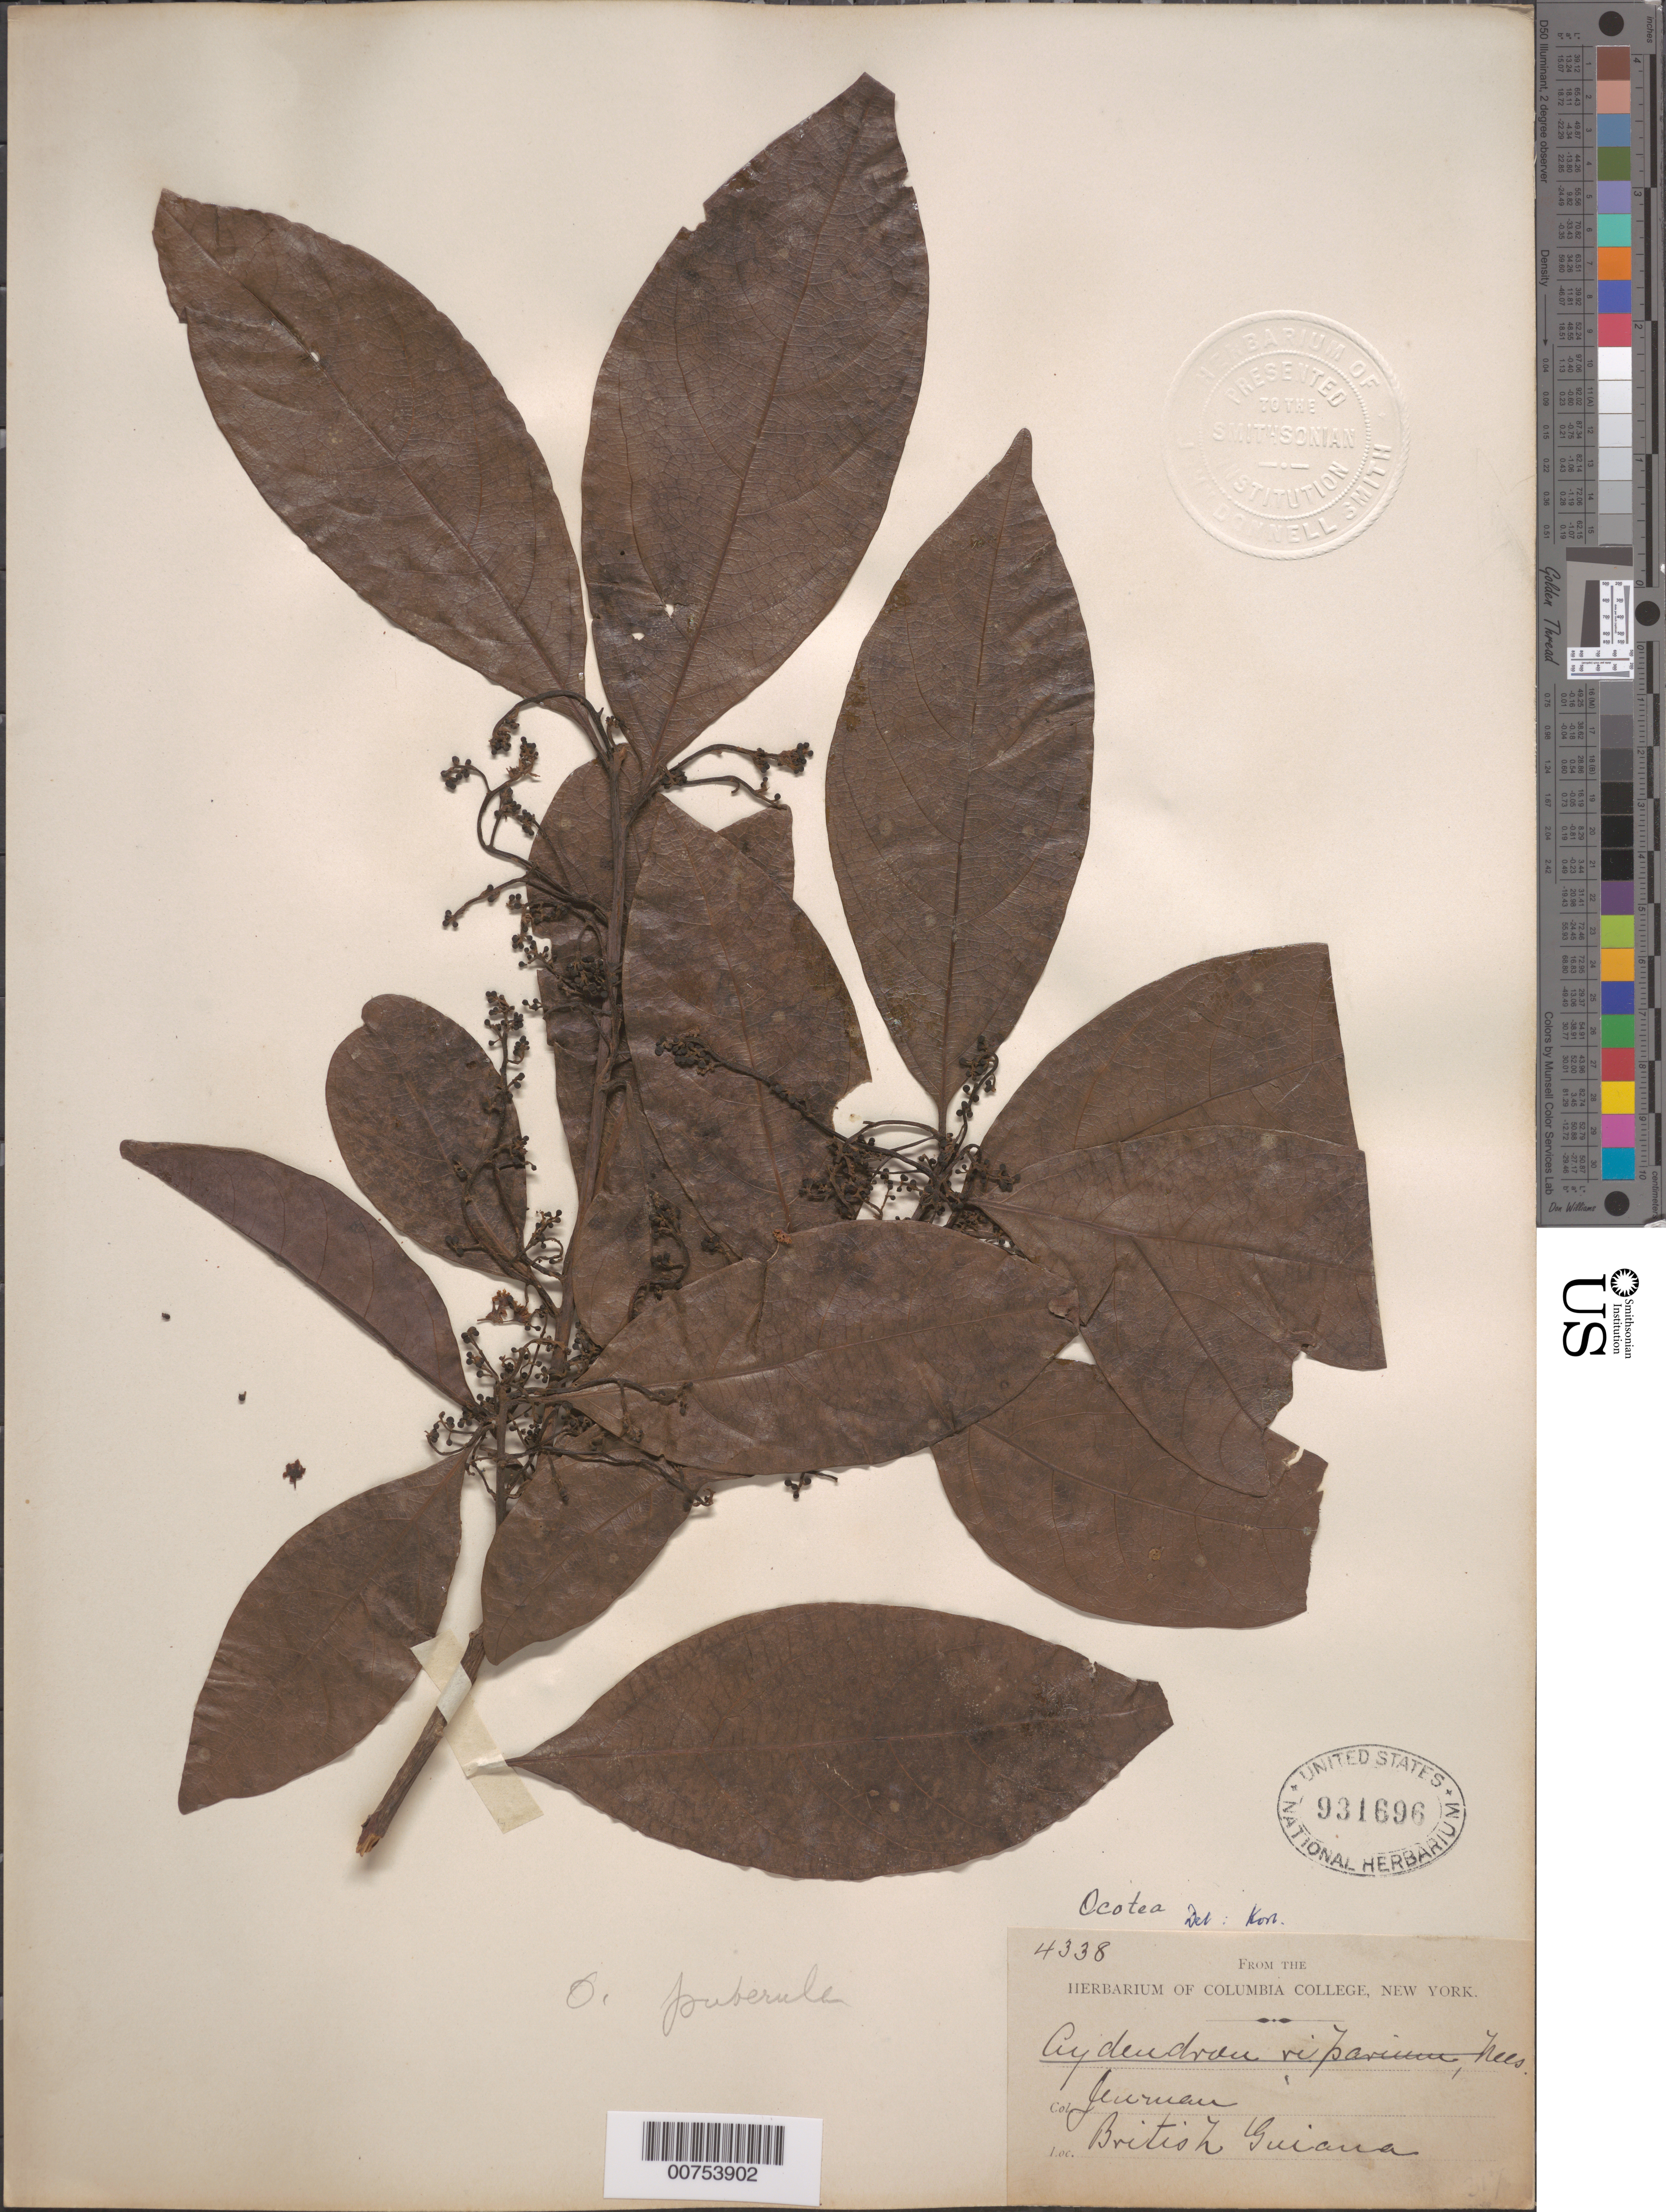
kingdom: Plantae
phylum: Tracheophyta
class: Magnoliopsida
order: Laurales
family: Lauraceae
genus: Ocotea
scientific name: Ocotea puberula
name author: (Rich.) Nees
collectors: G. S. Jenman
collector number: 4338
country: Guyana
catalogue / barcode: US 931696